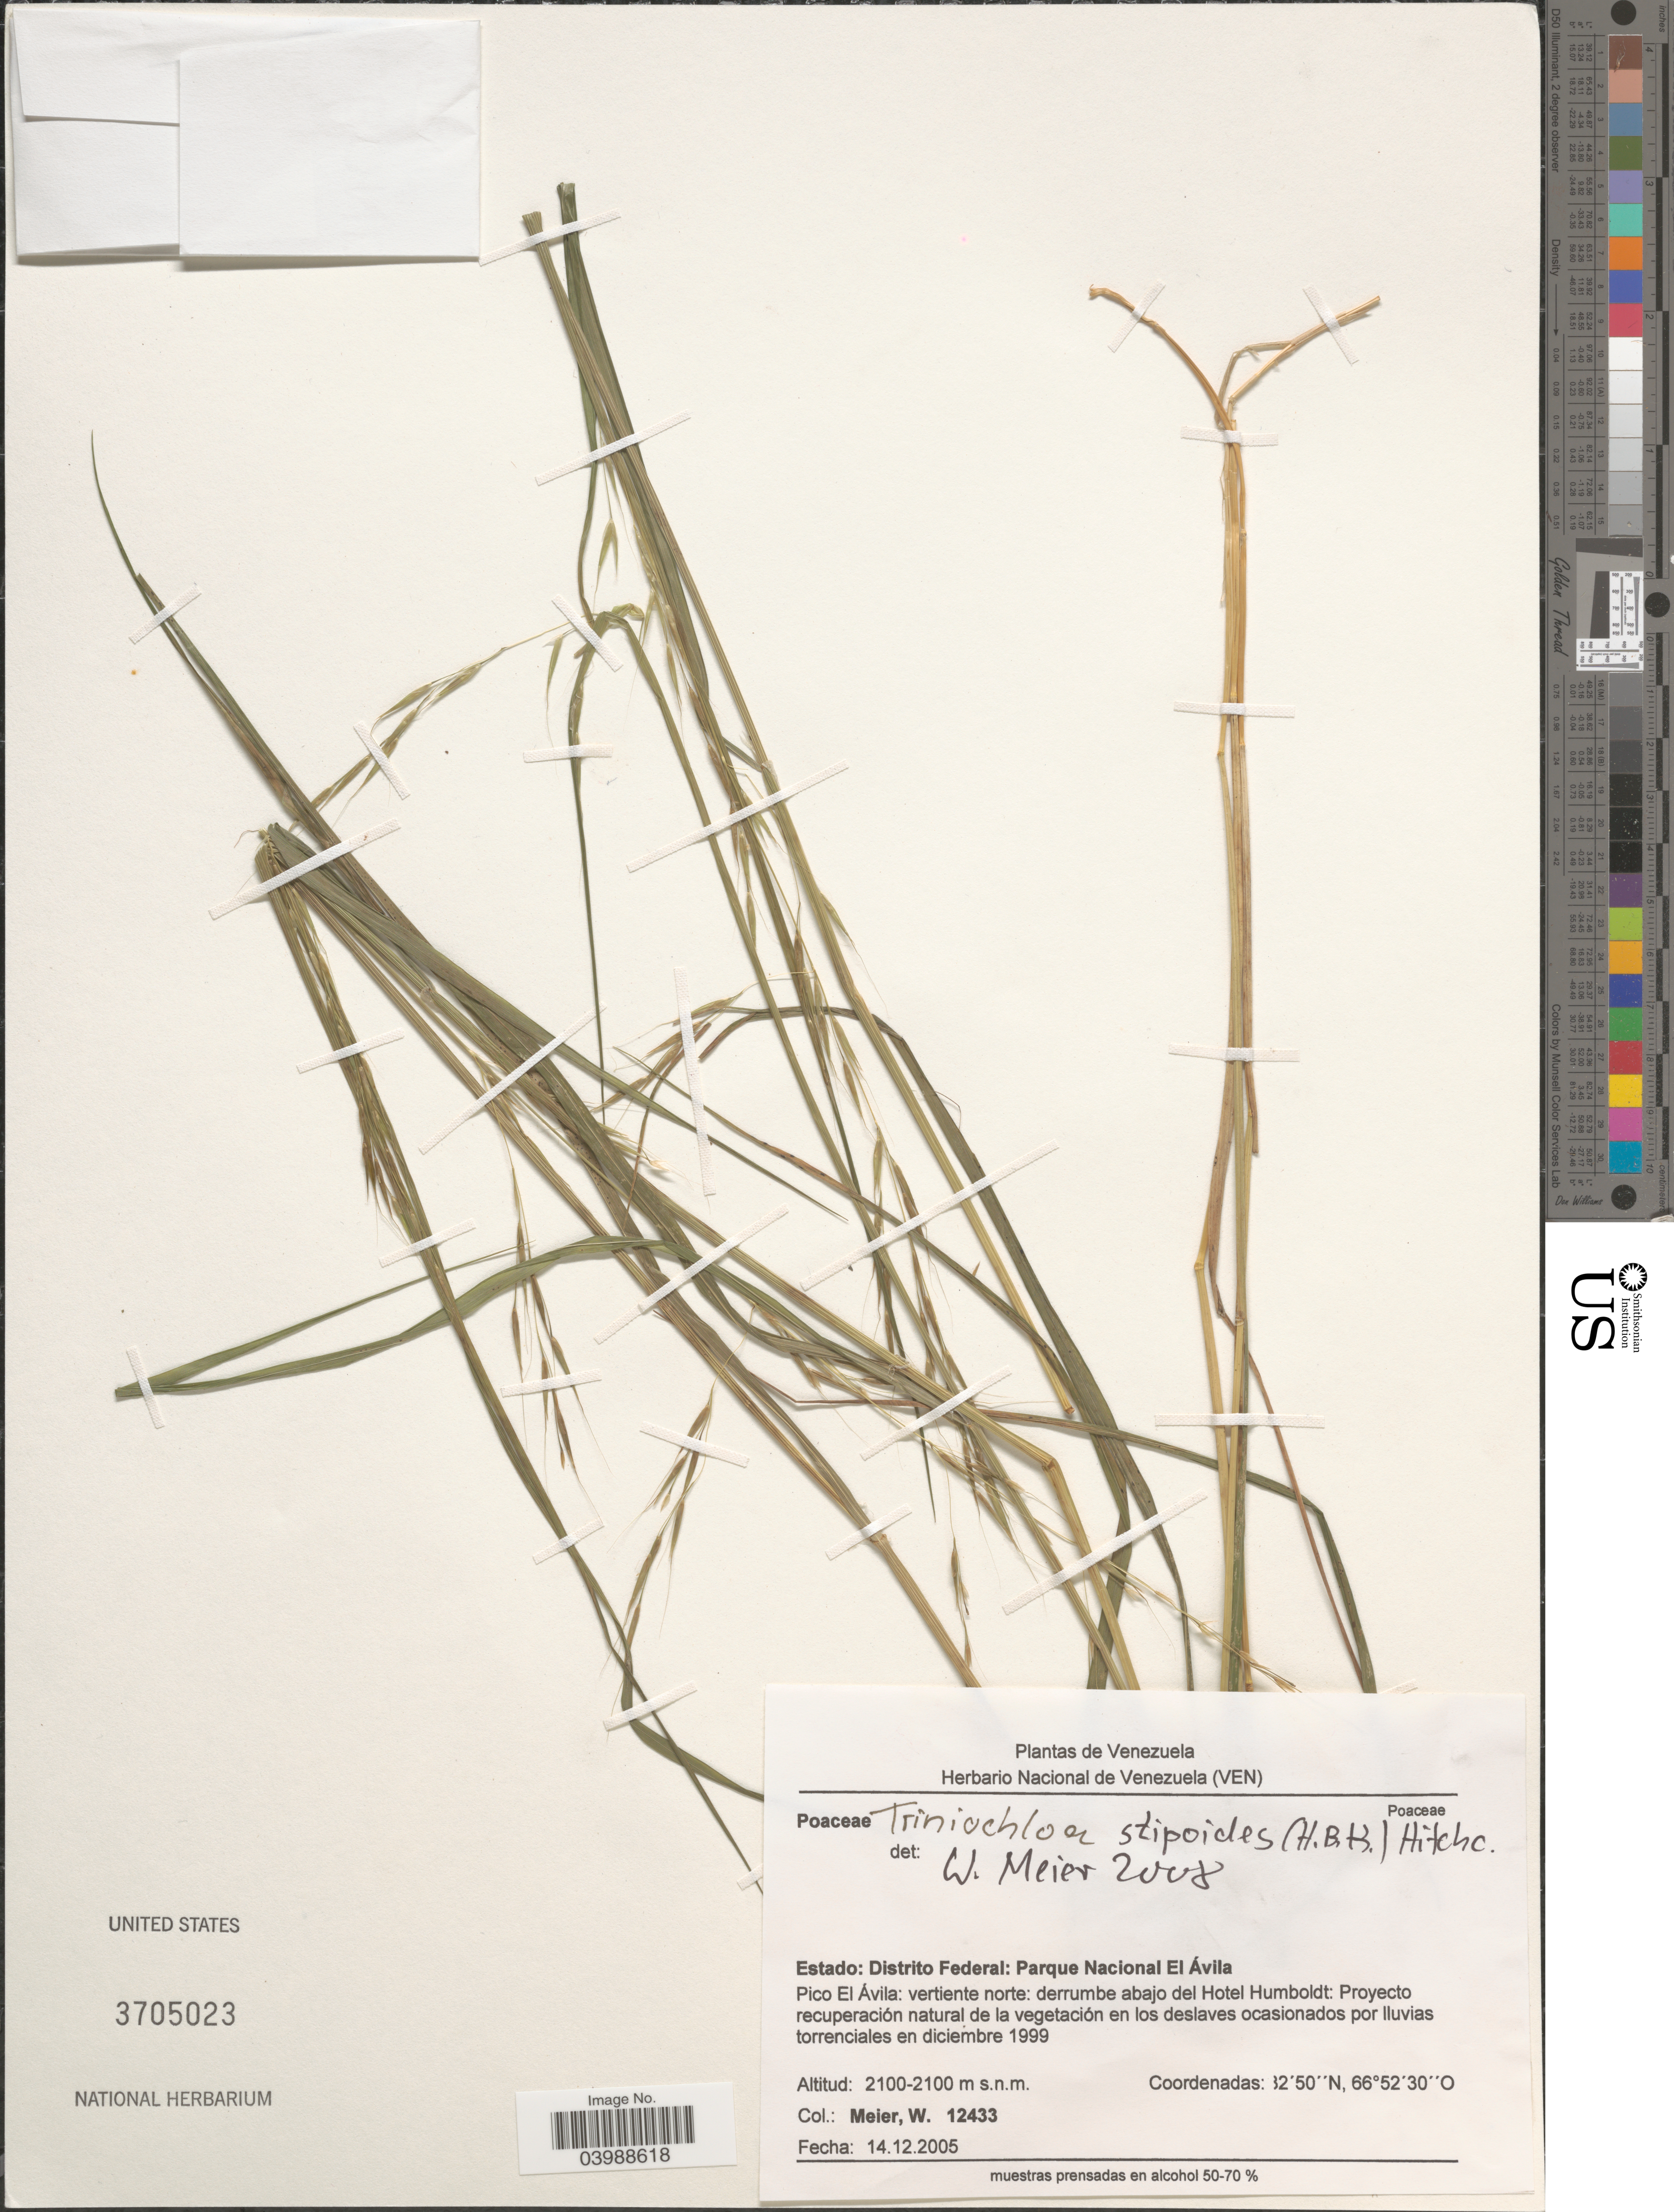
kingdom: Plantae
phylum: Tracheophyta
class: Liliopsida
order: Poales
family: Poaceae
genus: Triniochloa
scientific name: Triniochloa stipoides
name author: (Kunth) Hitchc.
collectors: W. Meier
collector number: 12433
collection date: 2005-12-14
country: Venezuela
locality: Estado: Distrito Federal: Parque Nacional El Ávila. Pico El Ávila: vertiente norte: derrumbe abajo del Hotel Humboldt.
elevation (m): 2100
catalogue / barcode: US 3705023